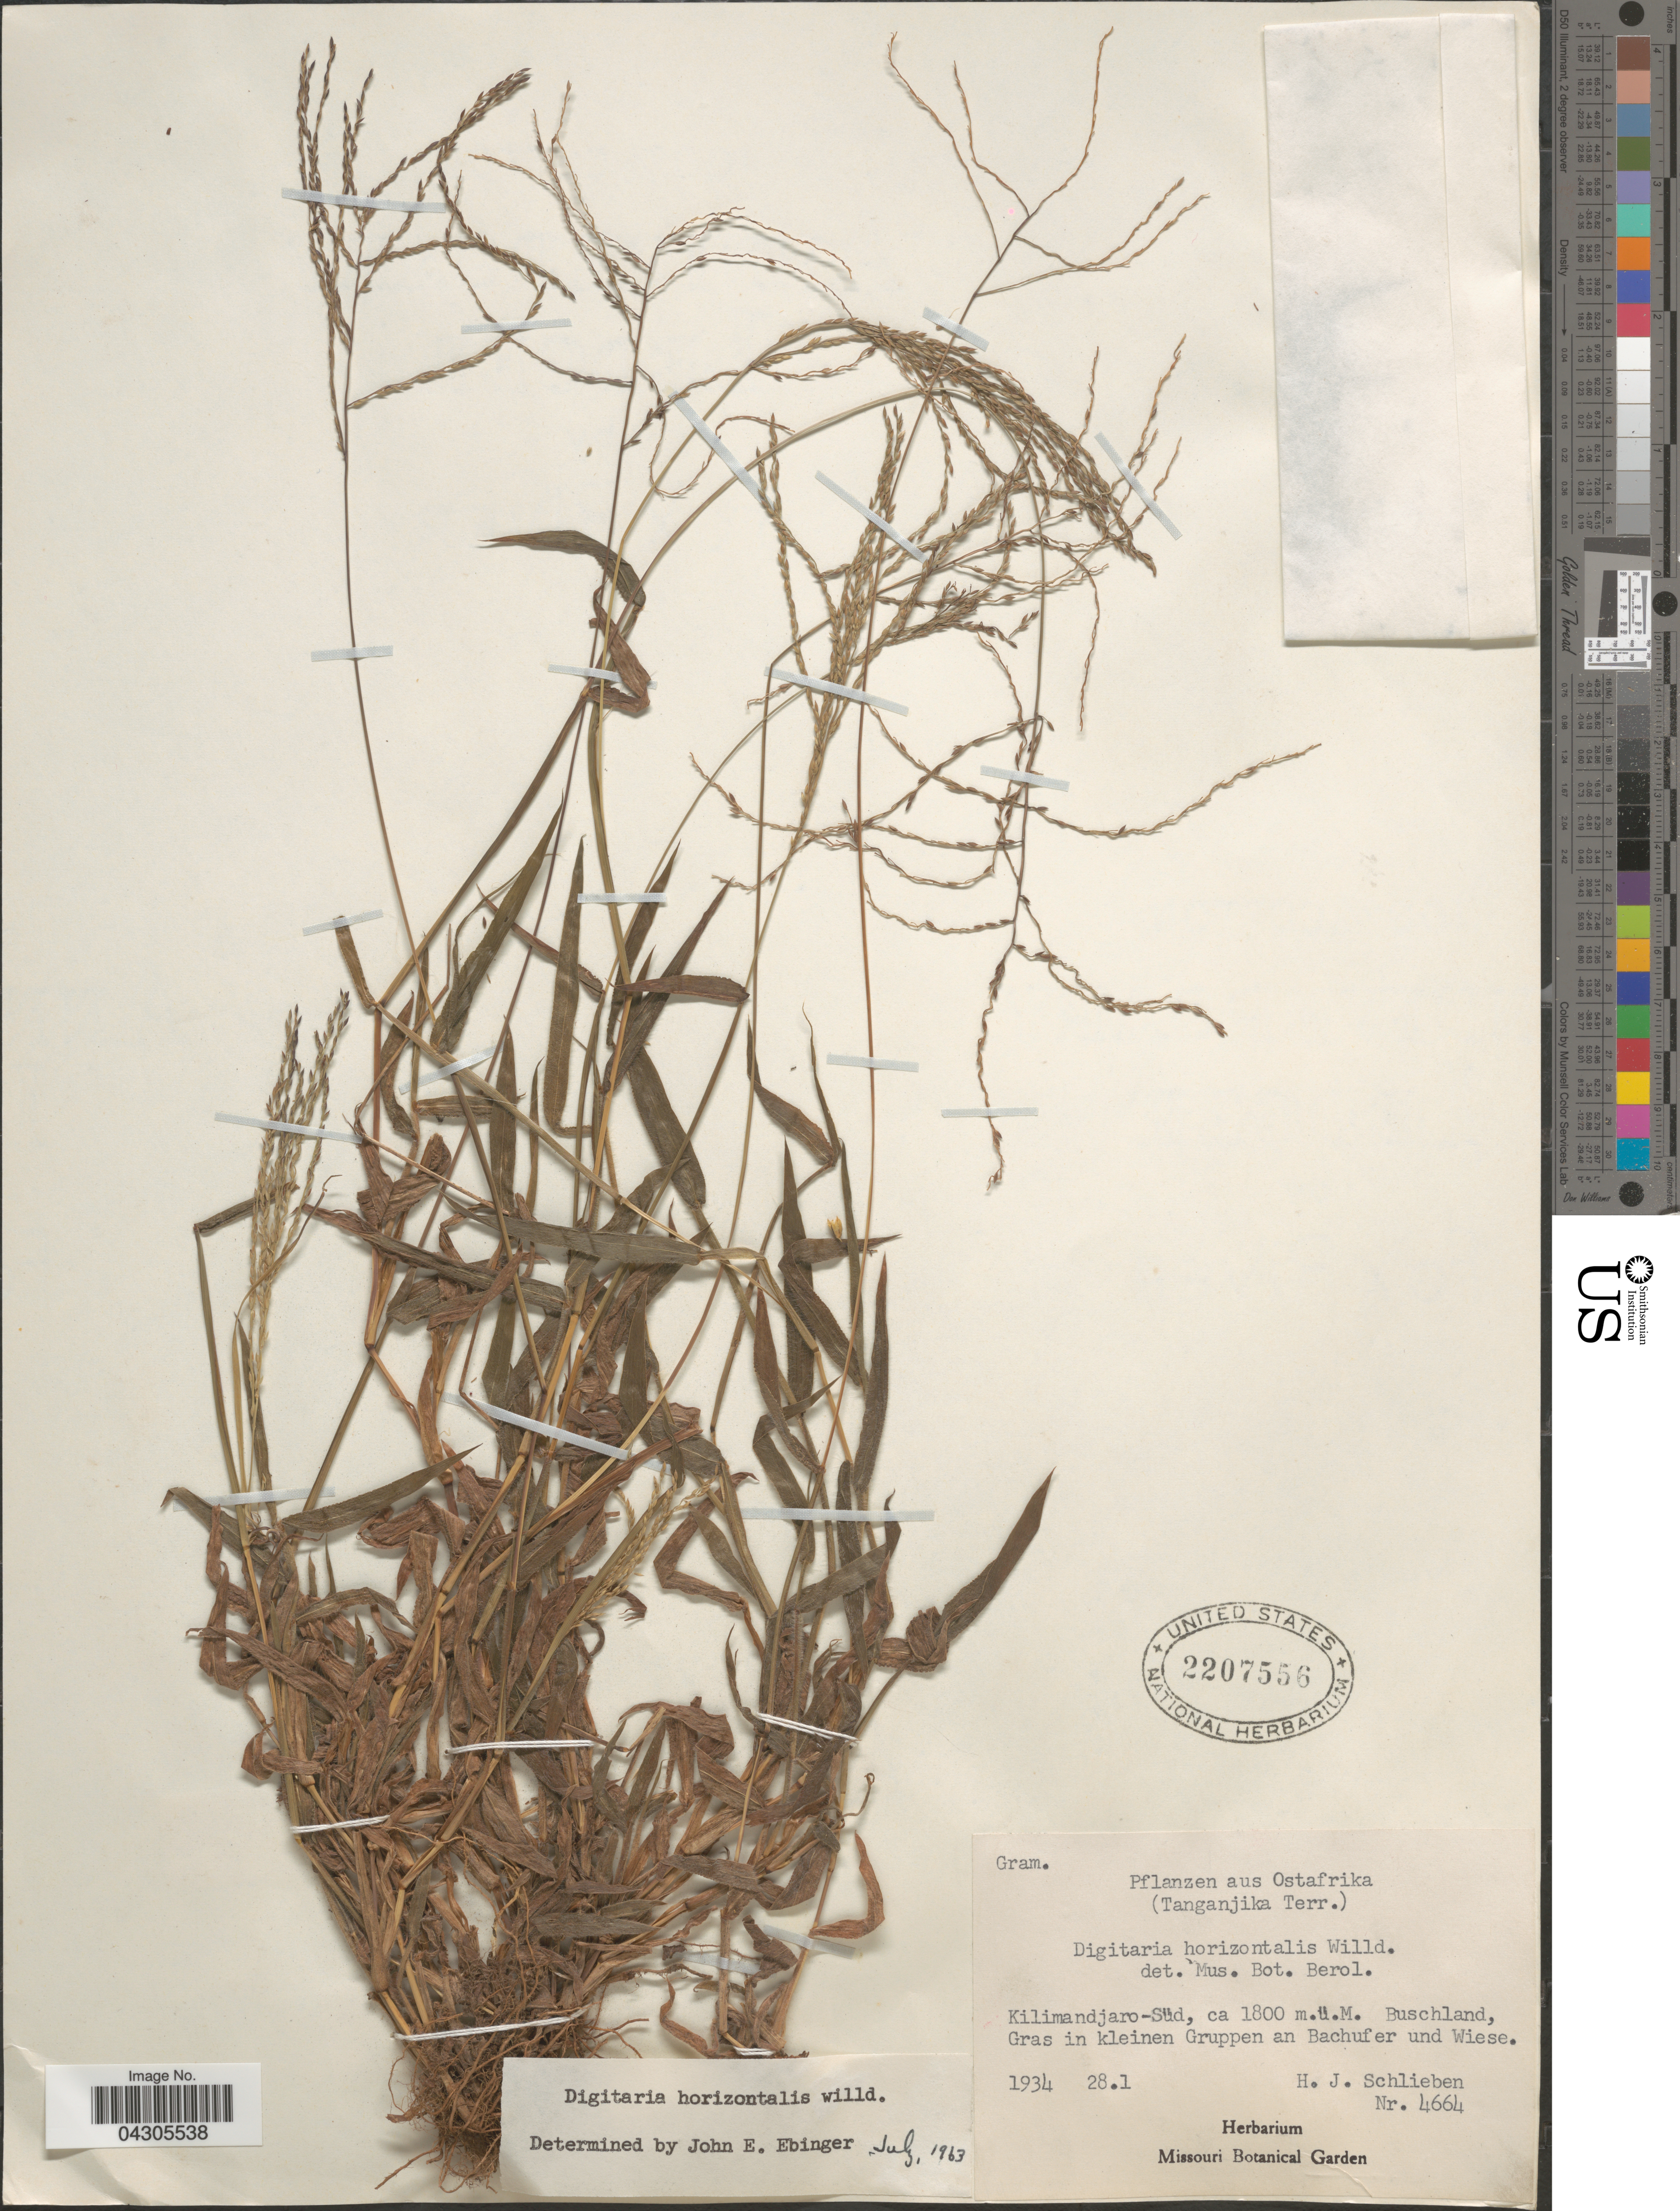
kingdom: Plantae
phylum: Tracheophyta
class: Liliopsida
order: Poales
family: Poaceae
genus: Digitaria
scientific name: Digitaria horizontalis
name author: Willd.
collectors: H. J. Schlieben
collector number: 4664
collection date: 1934-01-28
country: Tanzania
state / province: Kilimanjaro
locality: Pflanzen aus Ostafrika. Kilimandjaro-Süd.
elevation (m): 1800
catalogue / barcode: US 2207556